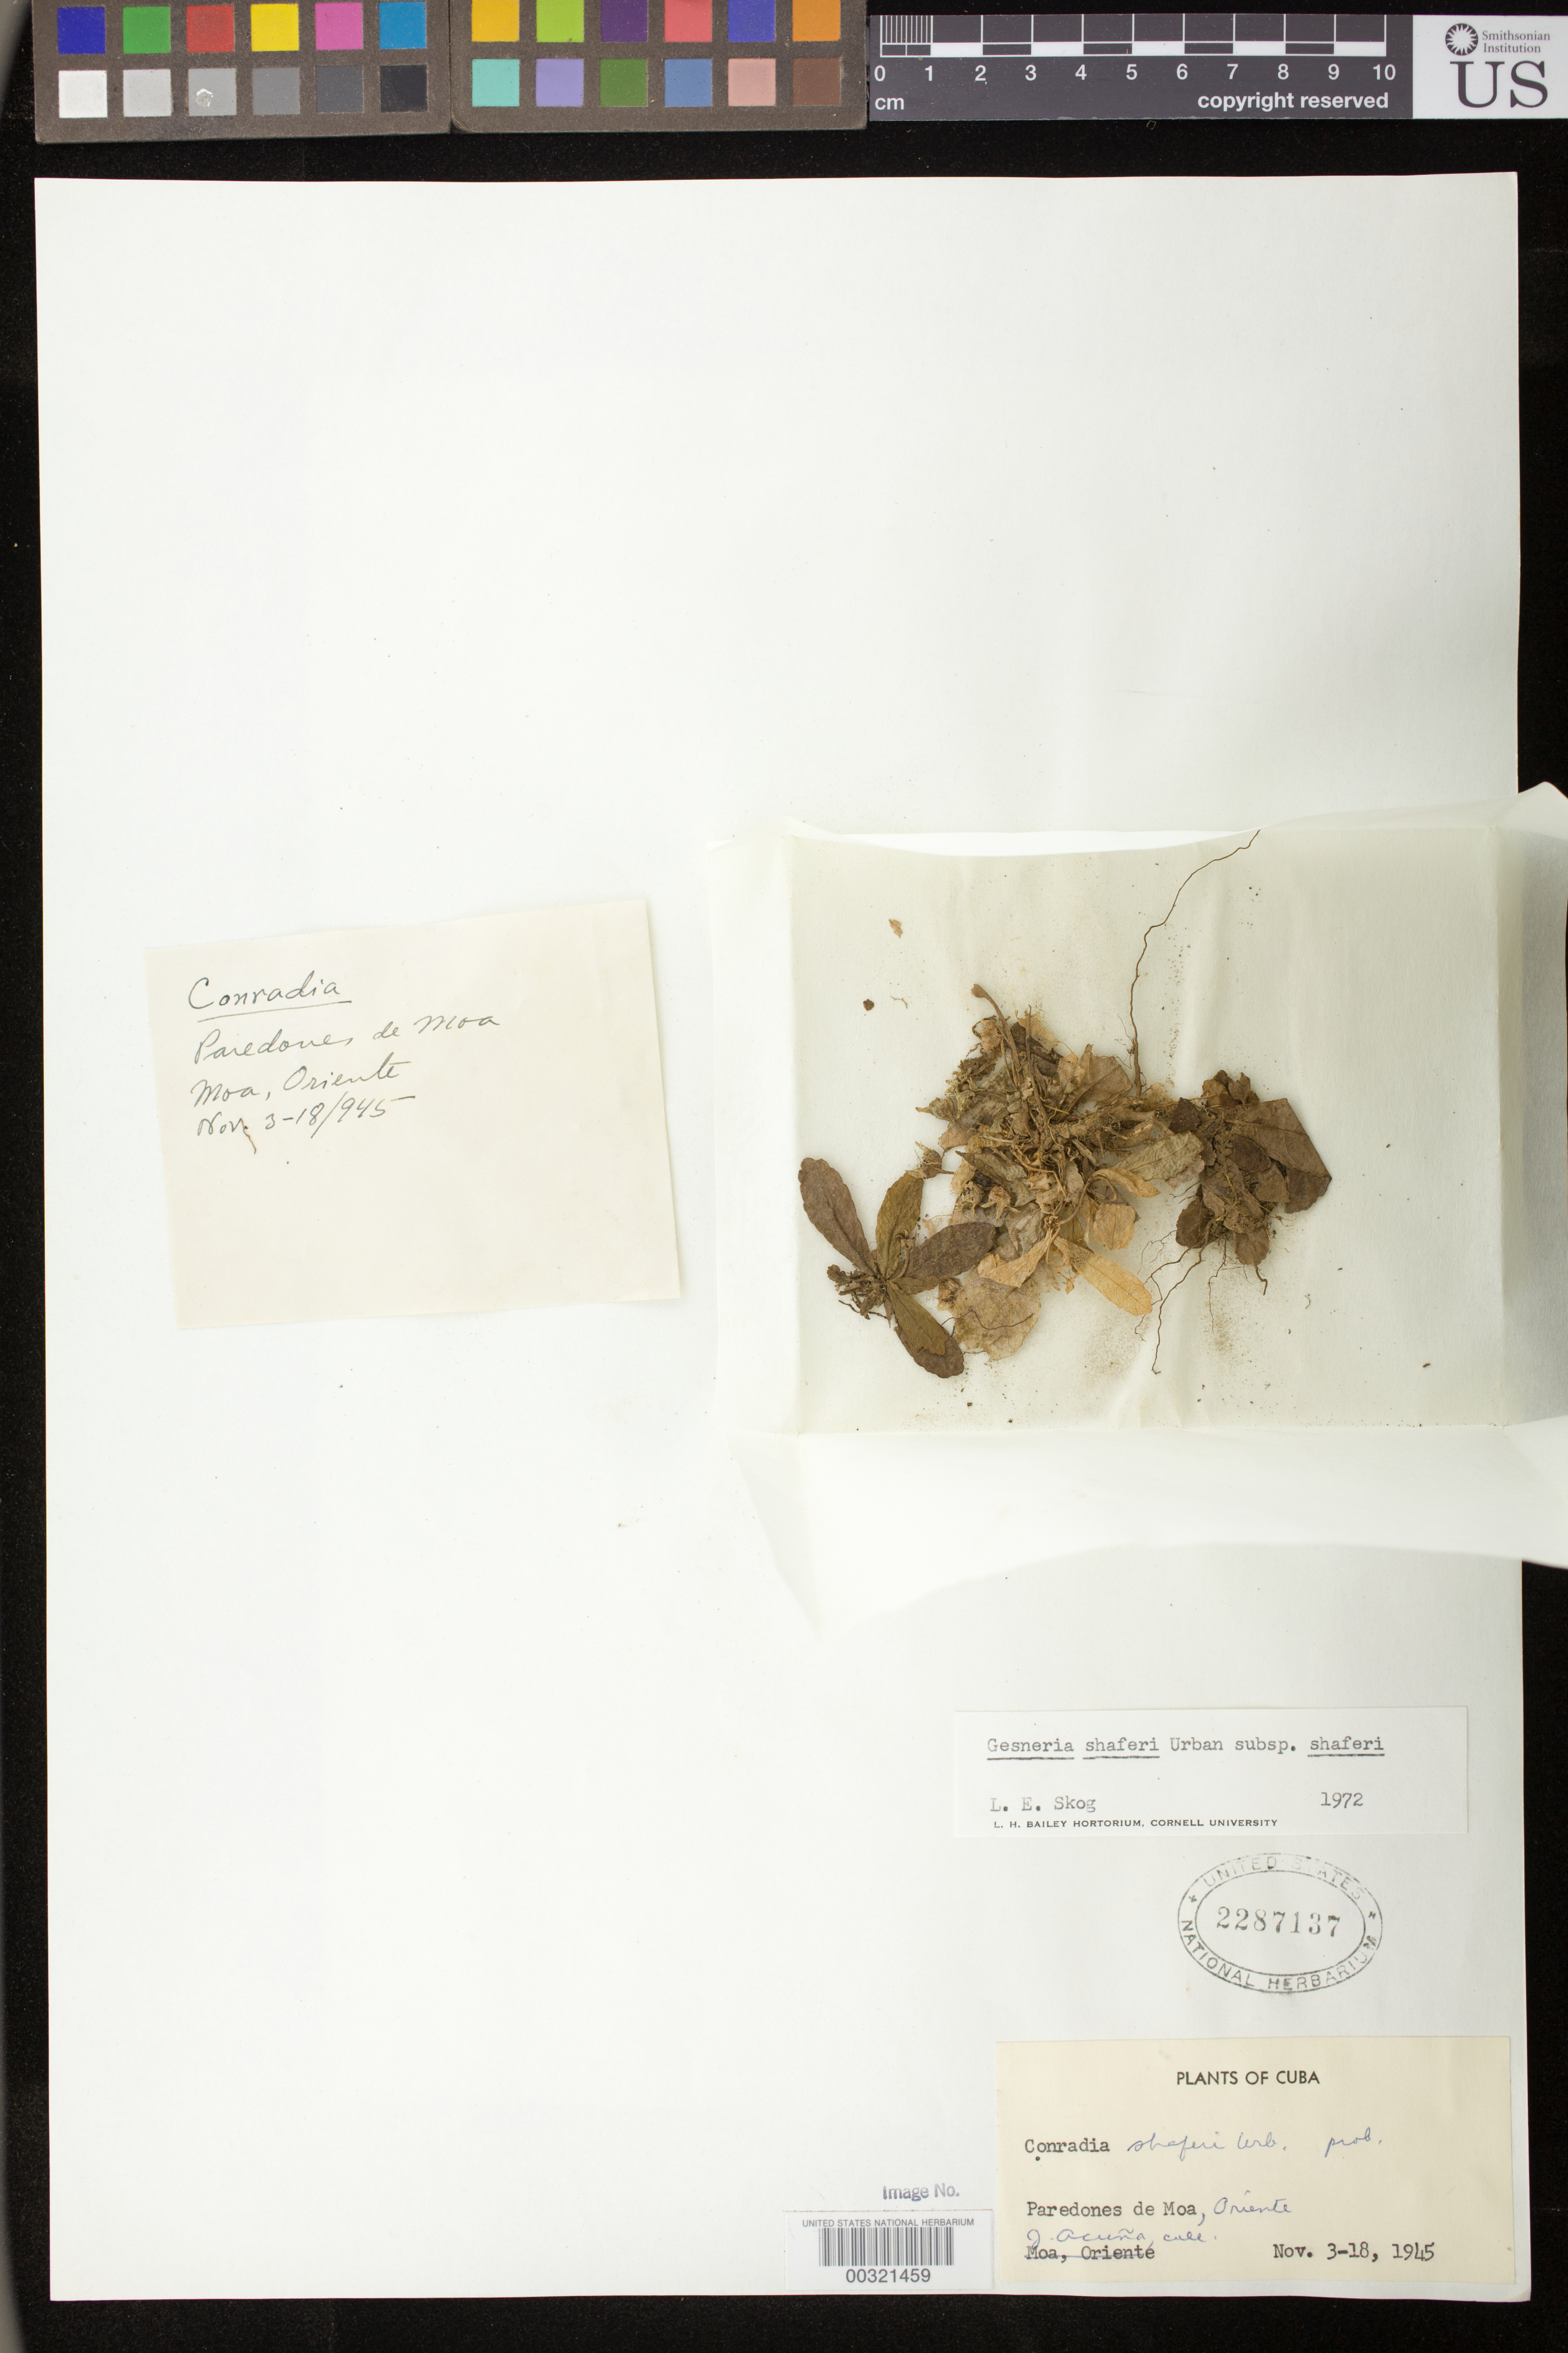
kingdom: Plantae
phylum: Tracheophyta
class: Magnoliopsida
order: Lamiales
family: Gesneriaceae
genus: Gesneria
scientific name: Gesneria depressa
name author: (Griseb.) Urb.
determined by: Clark, John L., (UNITED STATES)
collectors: J. Acuña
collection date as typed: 3-18 Nov 1945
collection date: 1945-11-03/1945-11-18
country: Cuba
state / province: Oriente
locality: Paredones de Moa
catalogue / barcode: US 2287137